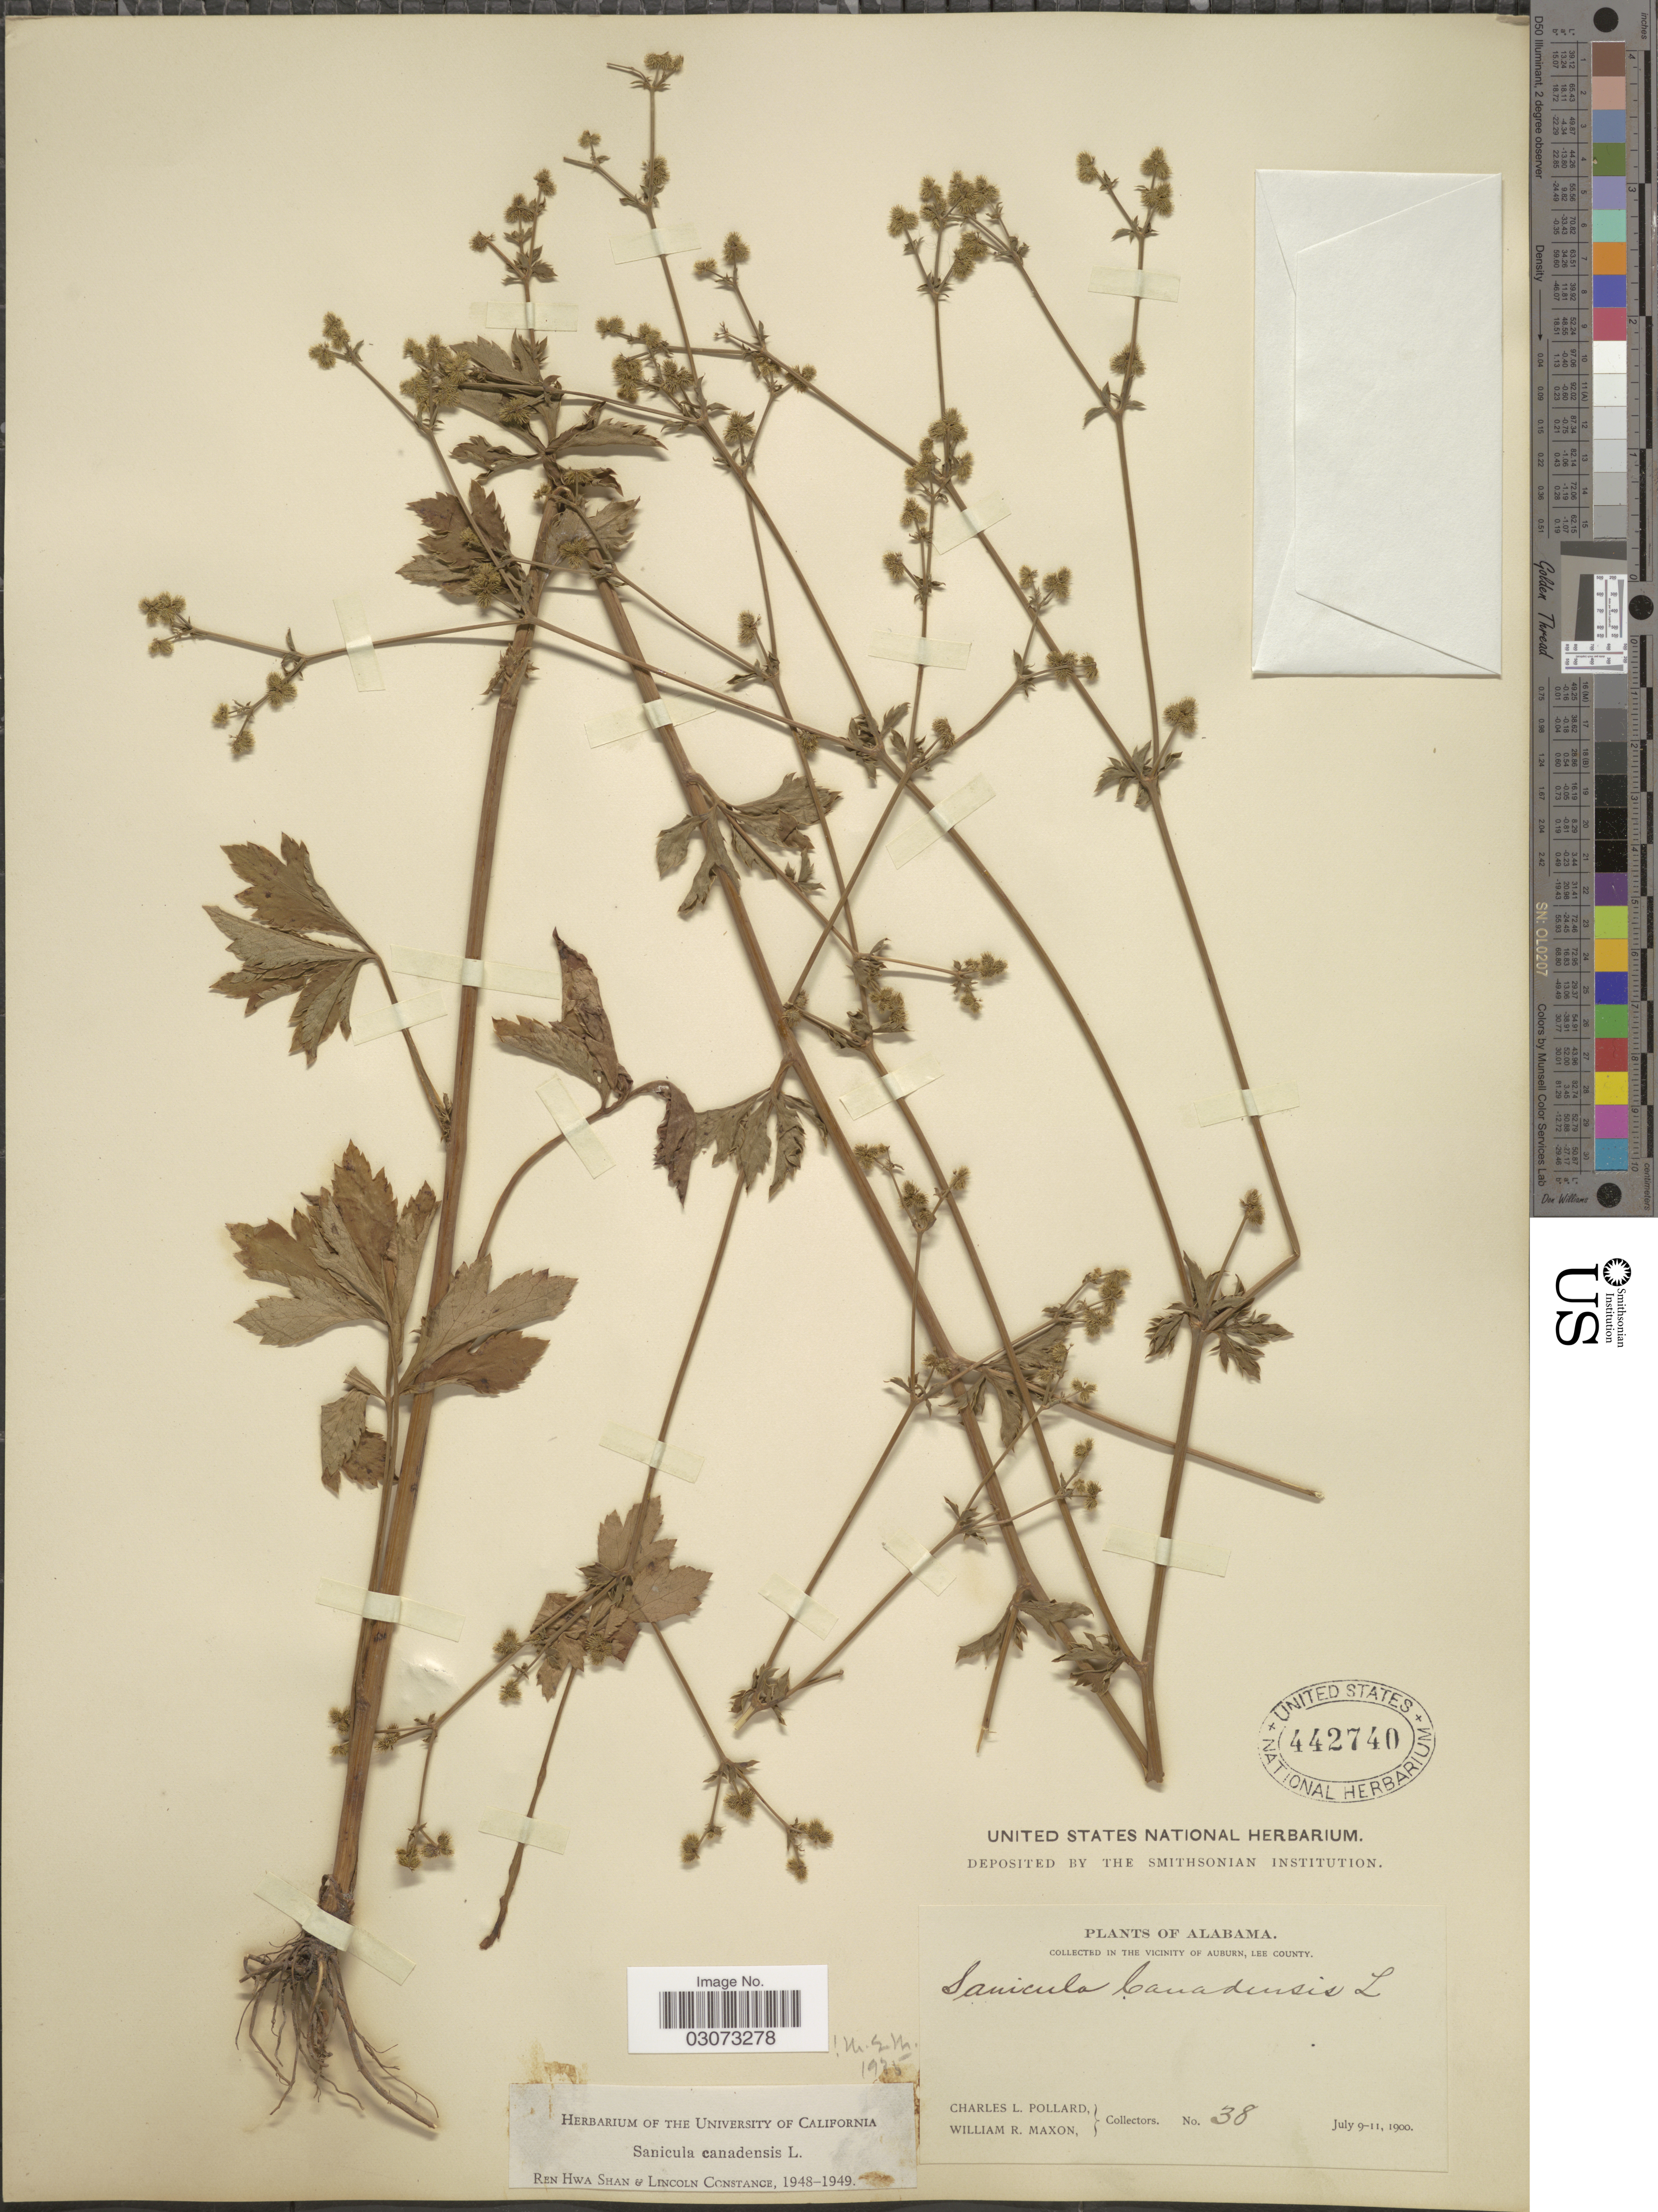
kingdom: Plantae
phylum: Tracheophyta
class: Magnoliopsida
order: Apiales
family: Apiaceae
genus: Sanicula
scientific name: Sanicula canadensis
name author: L.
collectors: C. L. Pollard & W. R. Maxon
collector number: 38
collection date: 1900-07-09/1900-07-11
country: United States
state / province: Alabama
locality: Vicinity of Auburn, Lee County.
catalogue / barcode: US 442740